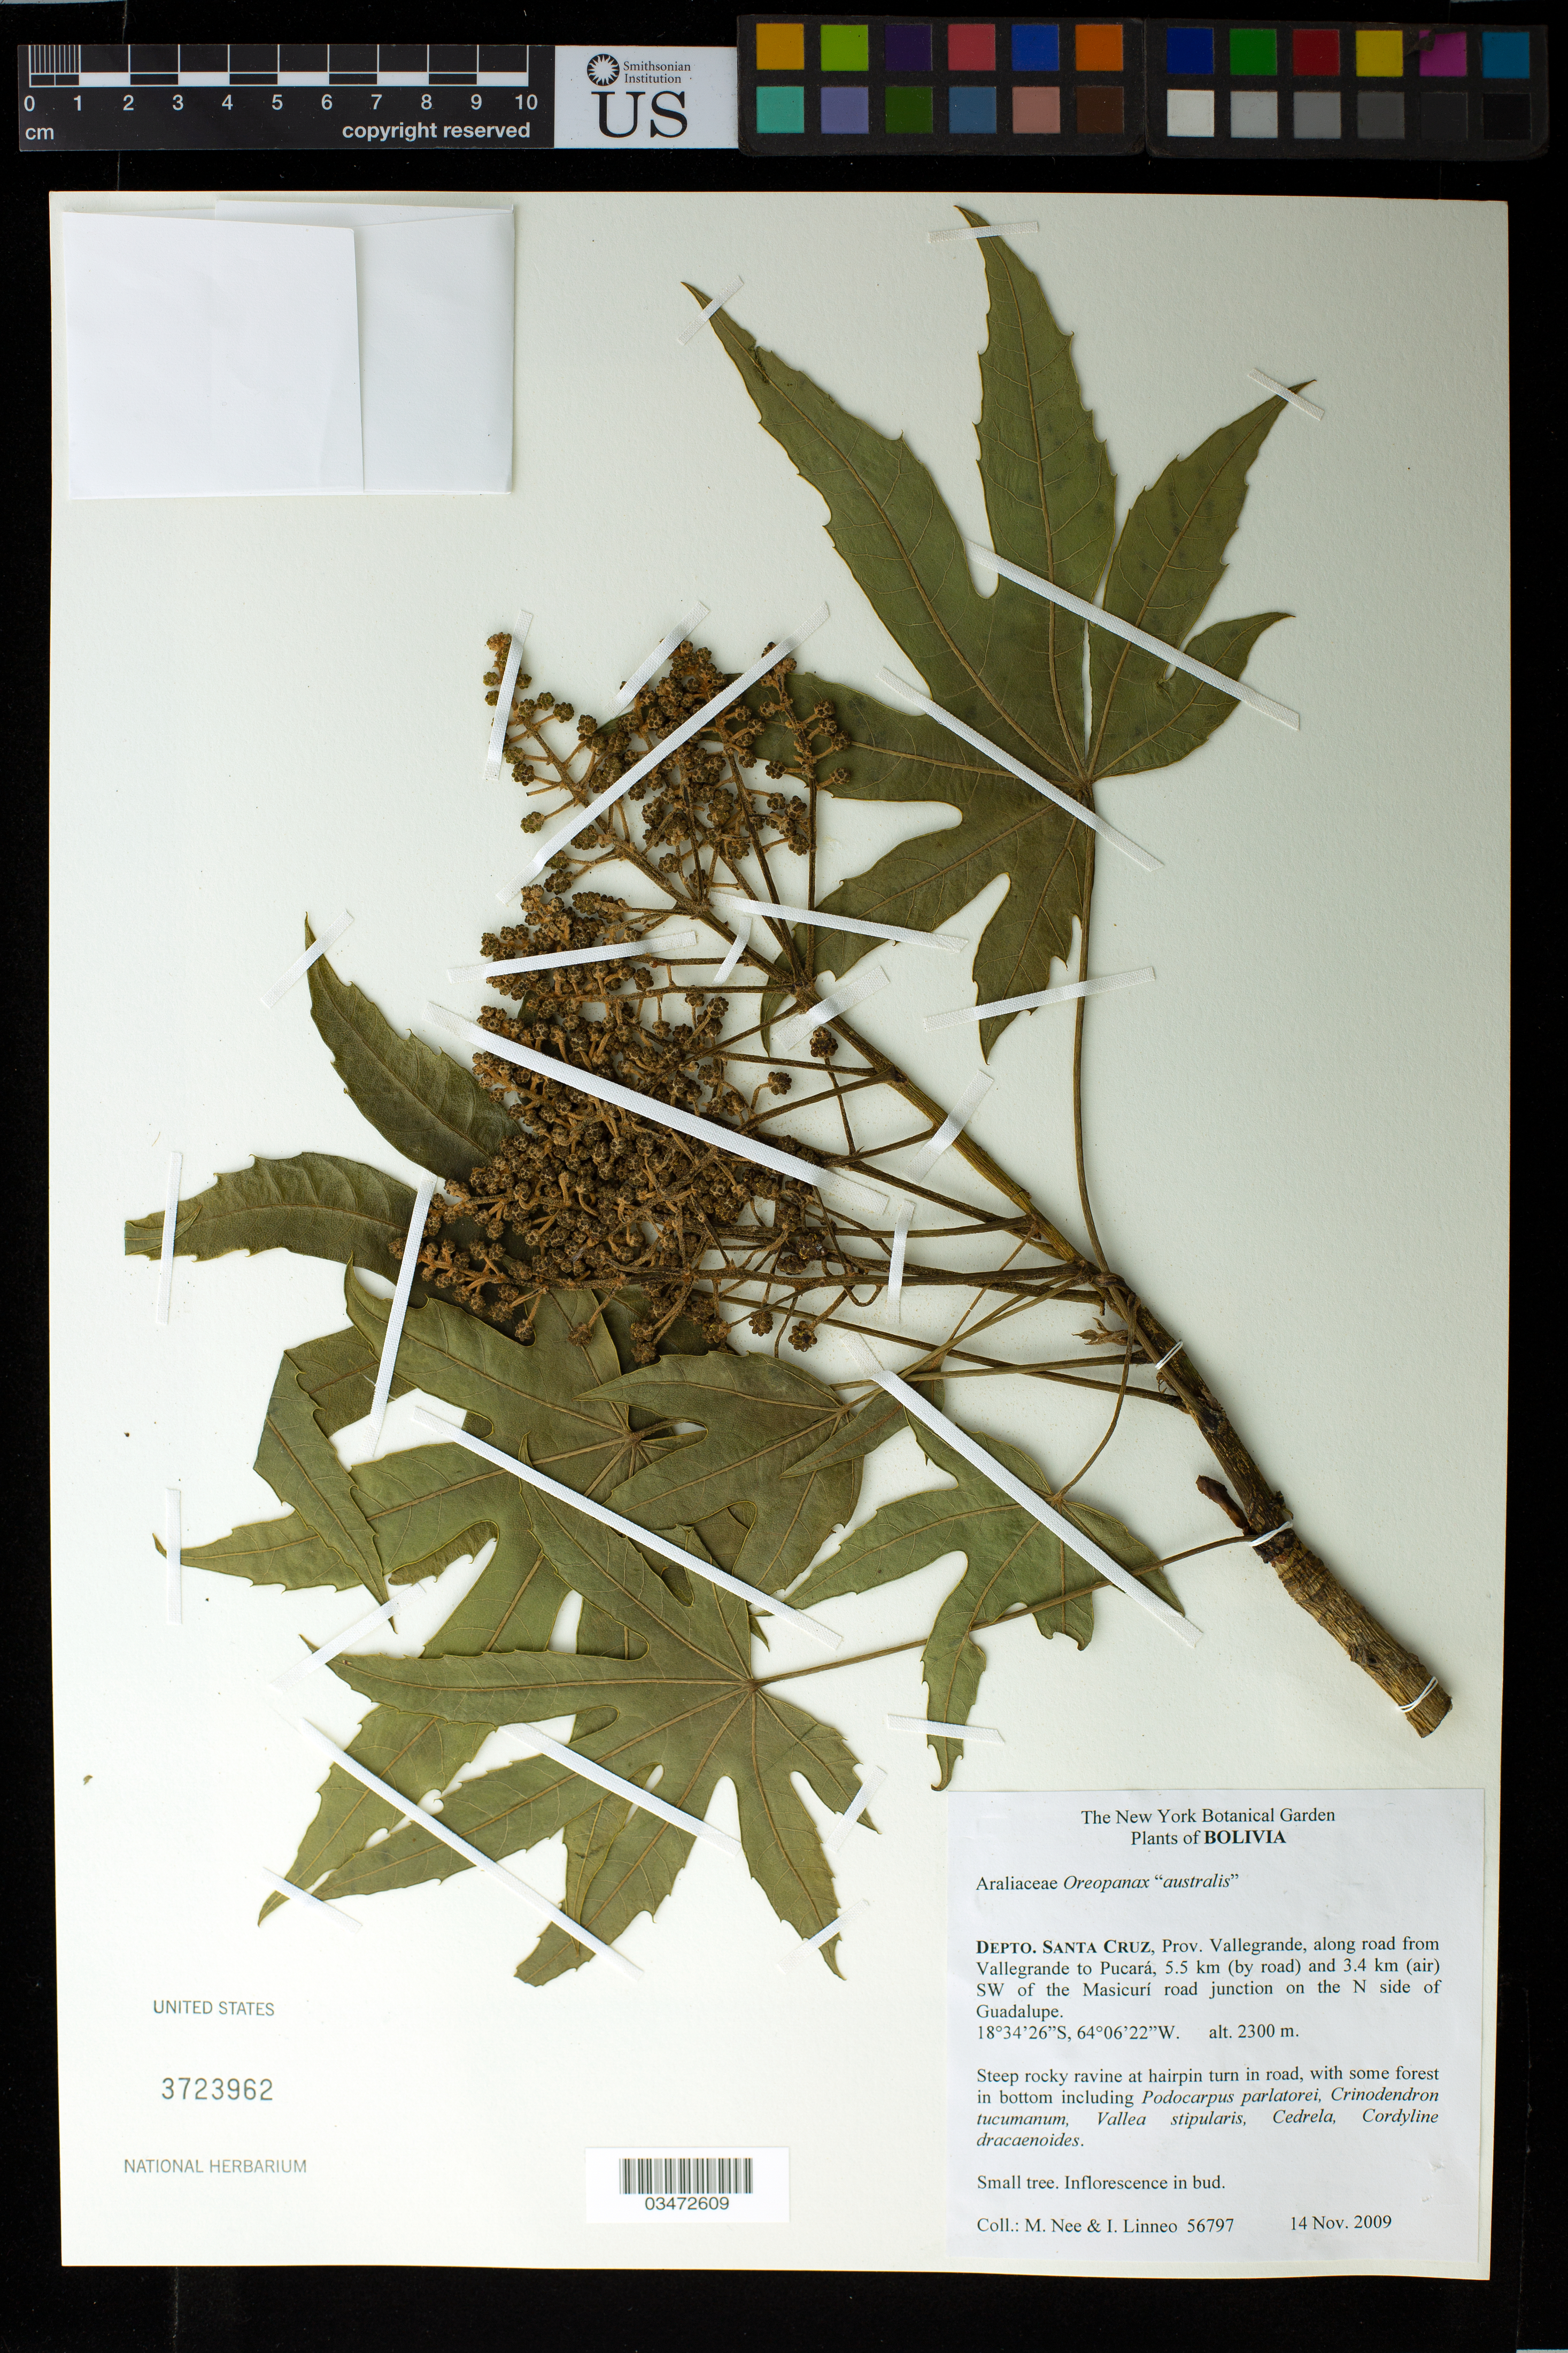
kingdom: Plantae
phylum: Tracheophyta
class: Magnoliopsida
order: Apiales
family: Araliaceae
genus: Oreopanax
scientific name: Oreopanax australis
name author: M. Nee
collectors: M. Nee & I. Linneo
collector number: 56797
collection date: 2009-11-14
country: Bolivia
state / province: Santa Cruz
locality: Depto. Santa Cruz, Prov. Vallegrande, along road from Vallegrande to Pucara, 5.5 km (by road) and 3.4 km (air) SW of the Masicuri road junction on the N side of Guadalupe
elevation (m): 2300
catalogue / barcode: US 3723962